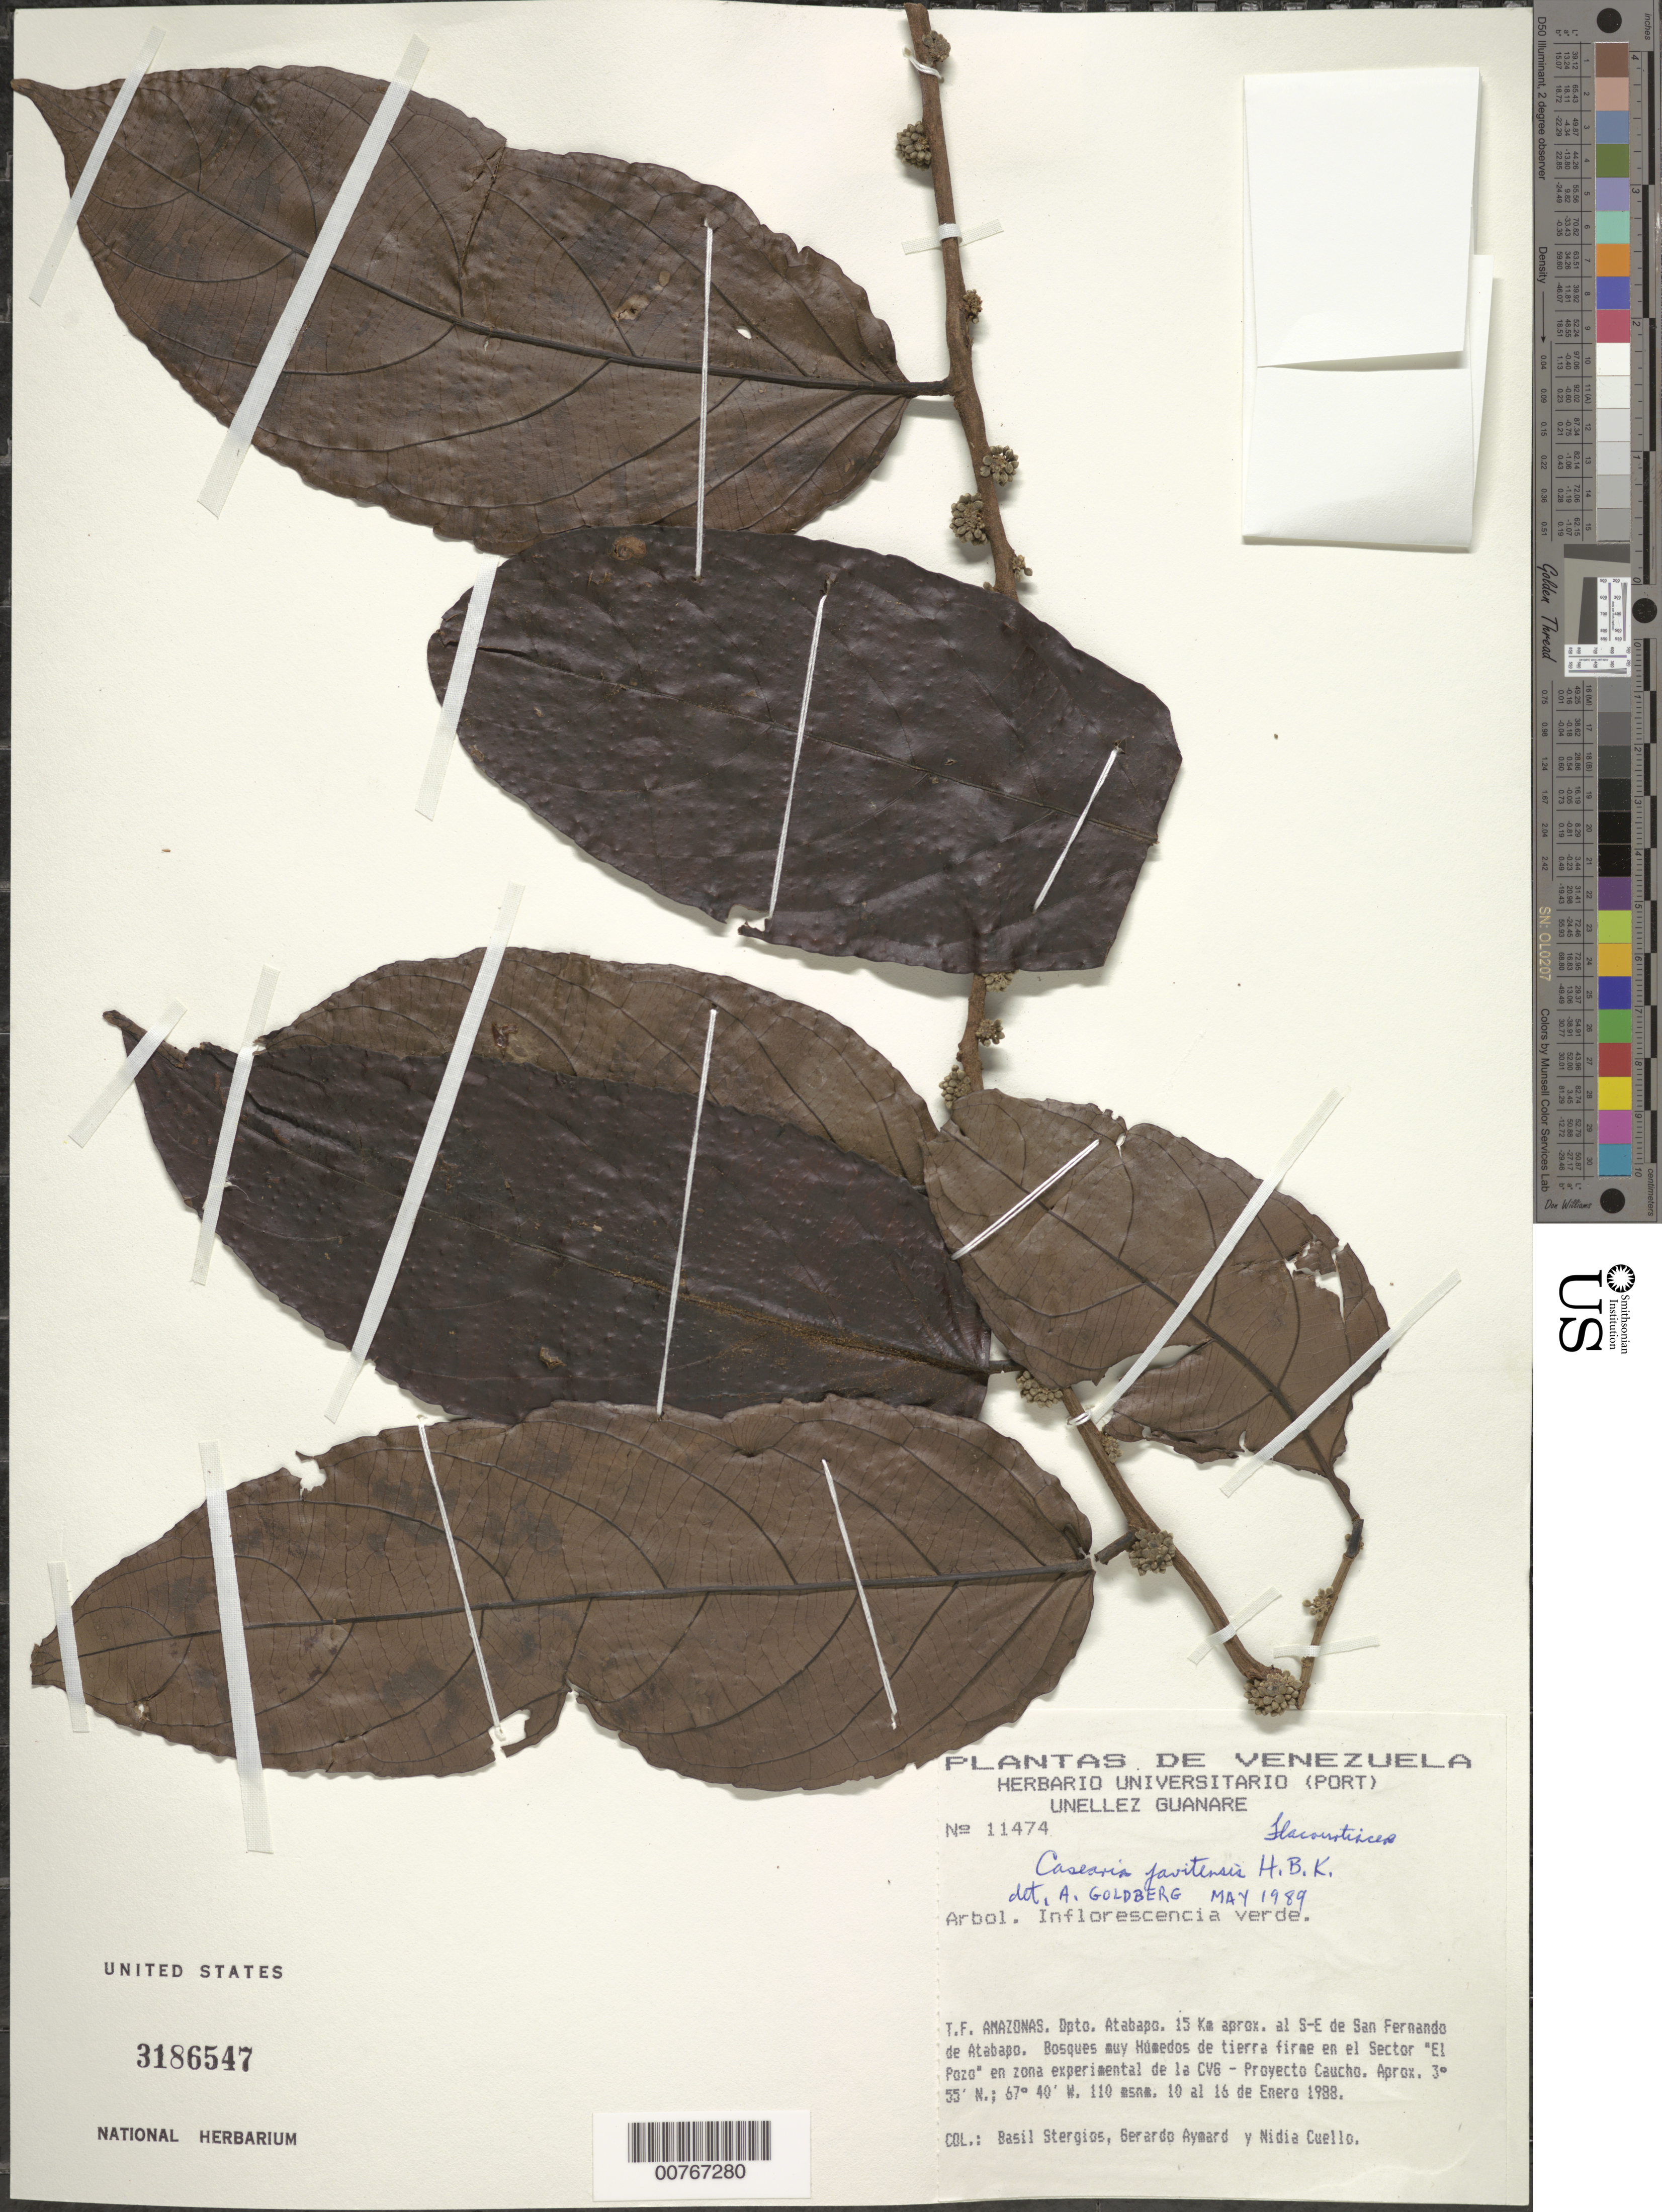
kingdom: Plantae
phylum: Tracheophyta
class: Magnoliopsida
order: Malpighiales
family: Salicaceae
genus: Piparea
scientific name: Piparea multiflora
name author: C.F. Gaertn.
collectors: B. G. Stergios, G. A. Aymard & N. L. Cuello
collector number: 11474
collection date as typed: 10-Jan-88 to 16-Jan-88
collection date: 1988-01-10/1988-01-16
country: Venezuela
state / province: Amazonas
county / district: Atabapo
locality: San Fernando de Atabapo, 15 km al SE, en el sector "El Pozo"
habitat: Bosques muy humidos de tierra firme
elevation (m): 110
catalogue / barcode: US 3186547